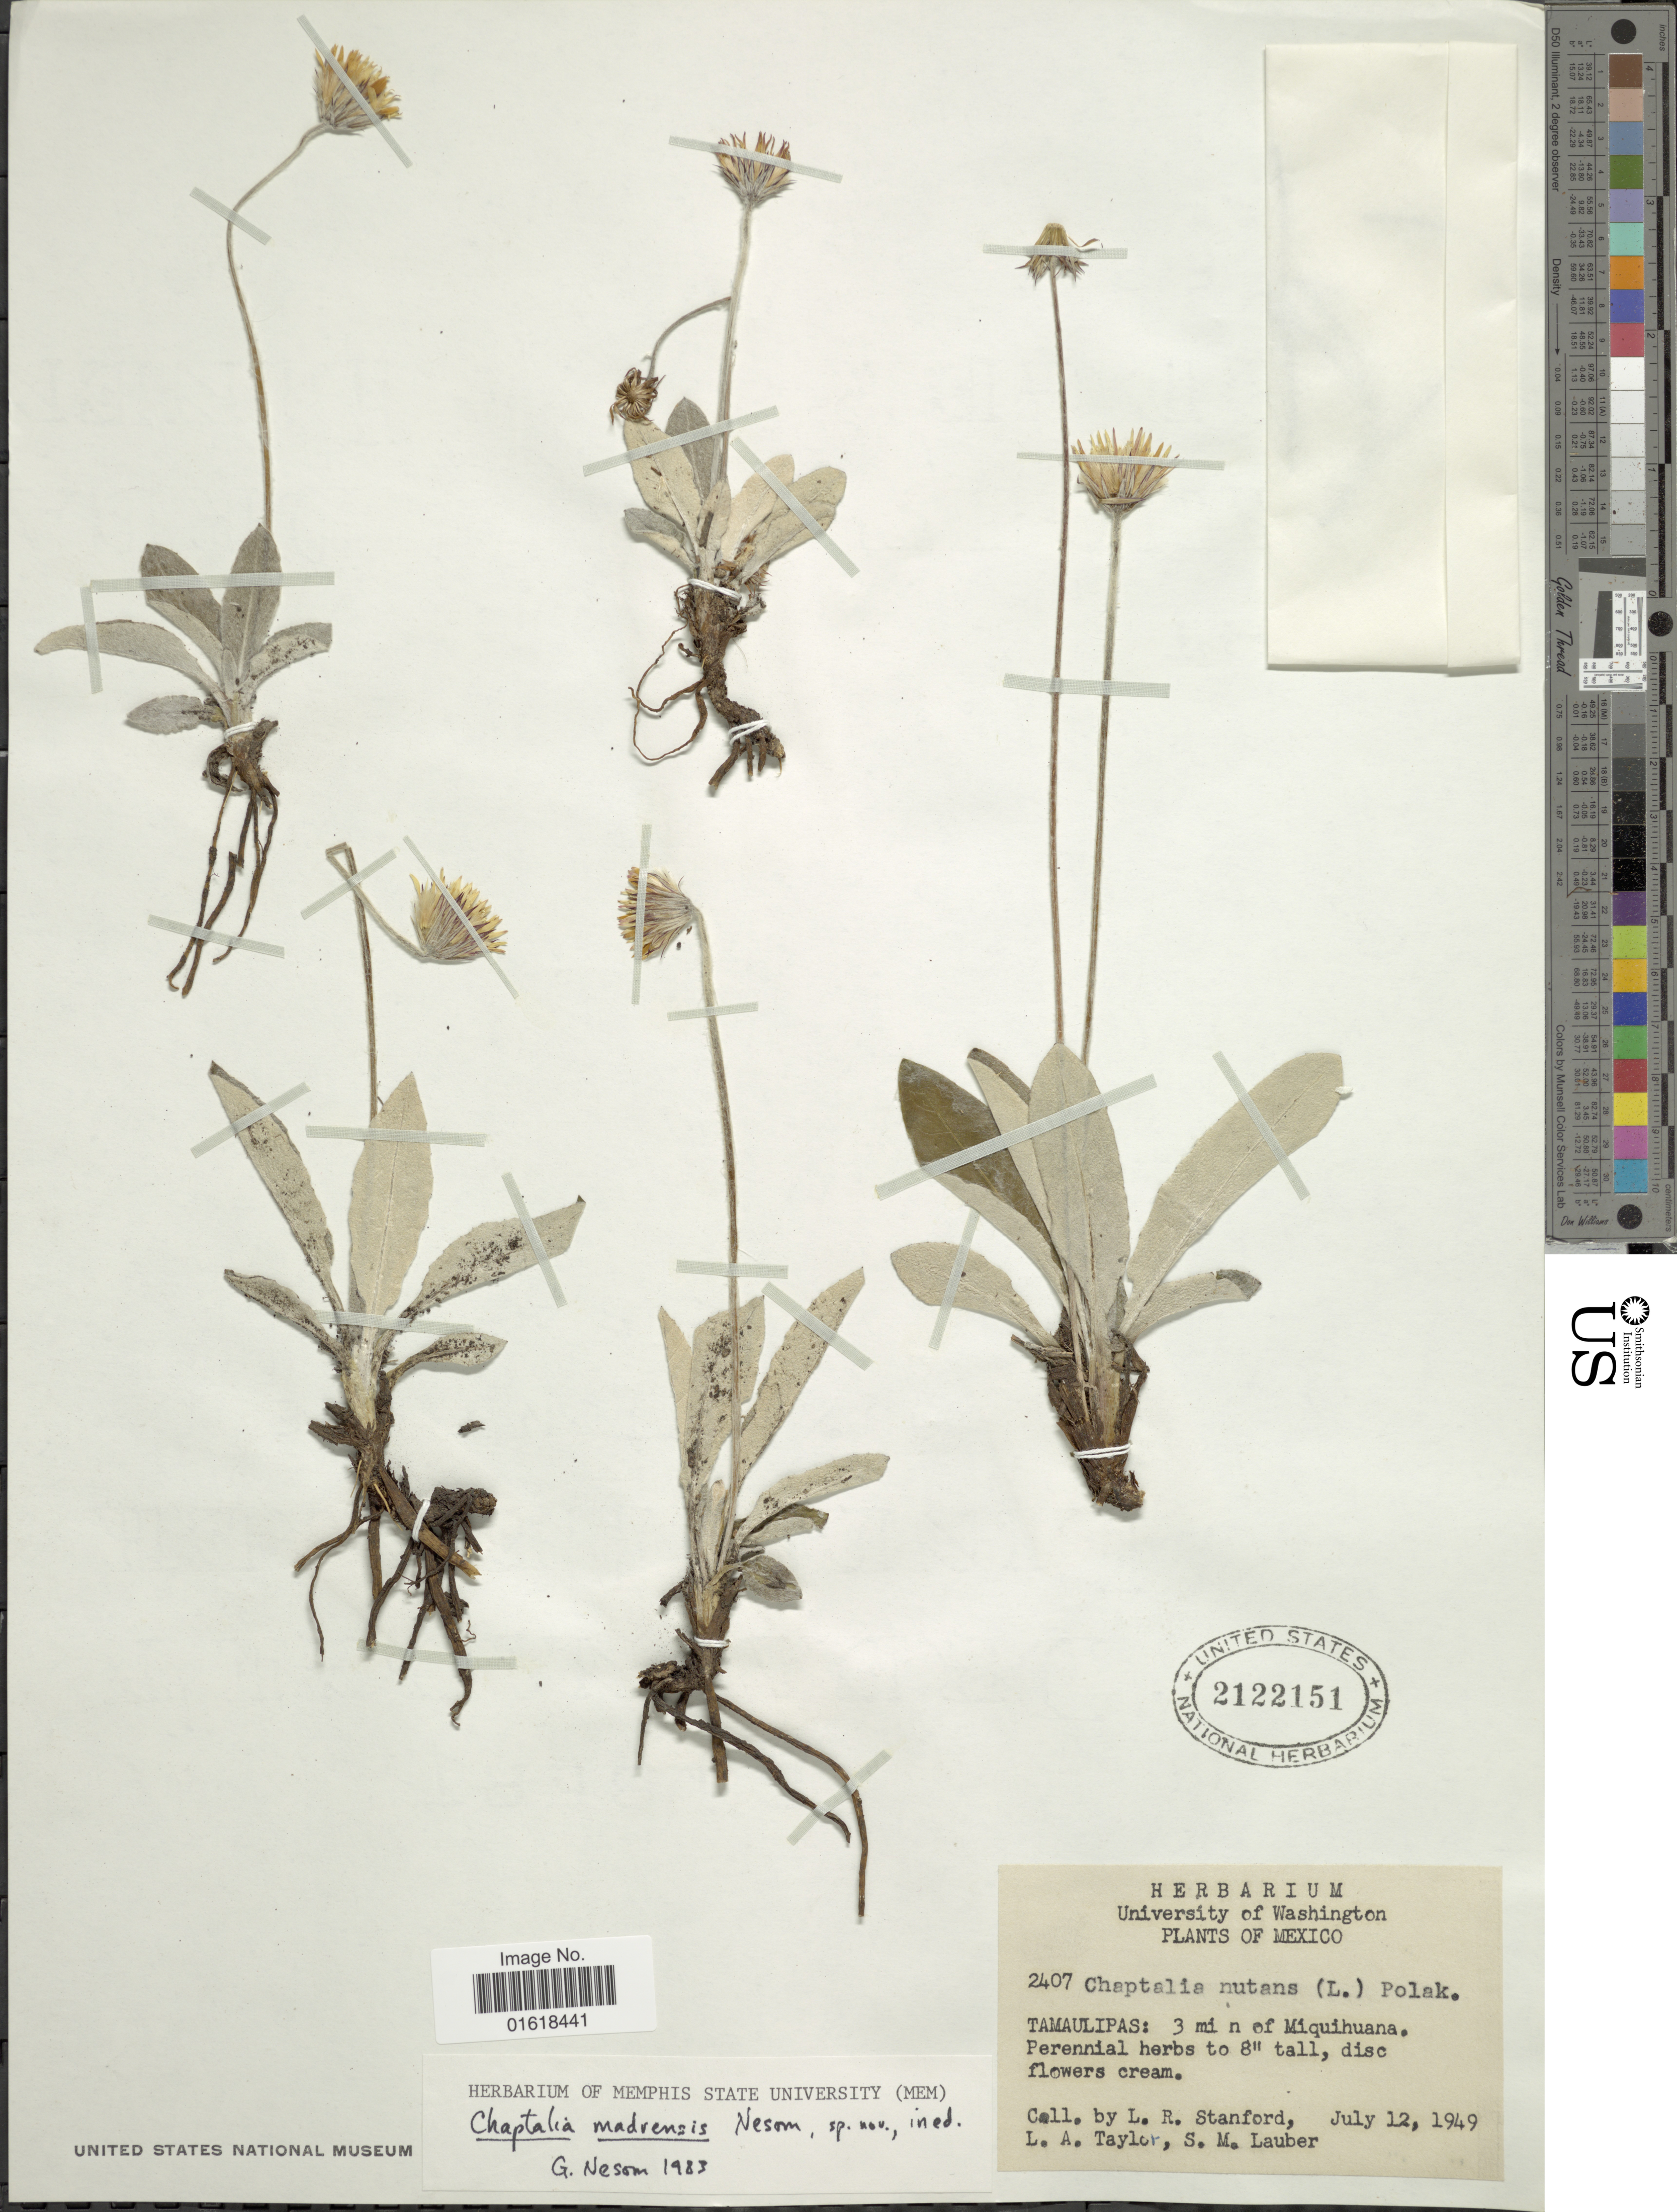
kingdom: Plantae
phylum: Tracheophyta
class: Magnoliopsida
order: Asterales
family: Asteraceae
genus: Chaptalia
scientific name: Chaptalia madrensis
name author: G.L. Nesom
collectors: L. R. Stanford, L. A. Taylor & S. M. Lauber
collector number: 2407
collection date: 1949-07-12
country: Mexico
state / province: Tamaulipas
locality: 3 mi n of Miquihuana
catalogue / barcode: US 2122151